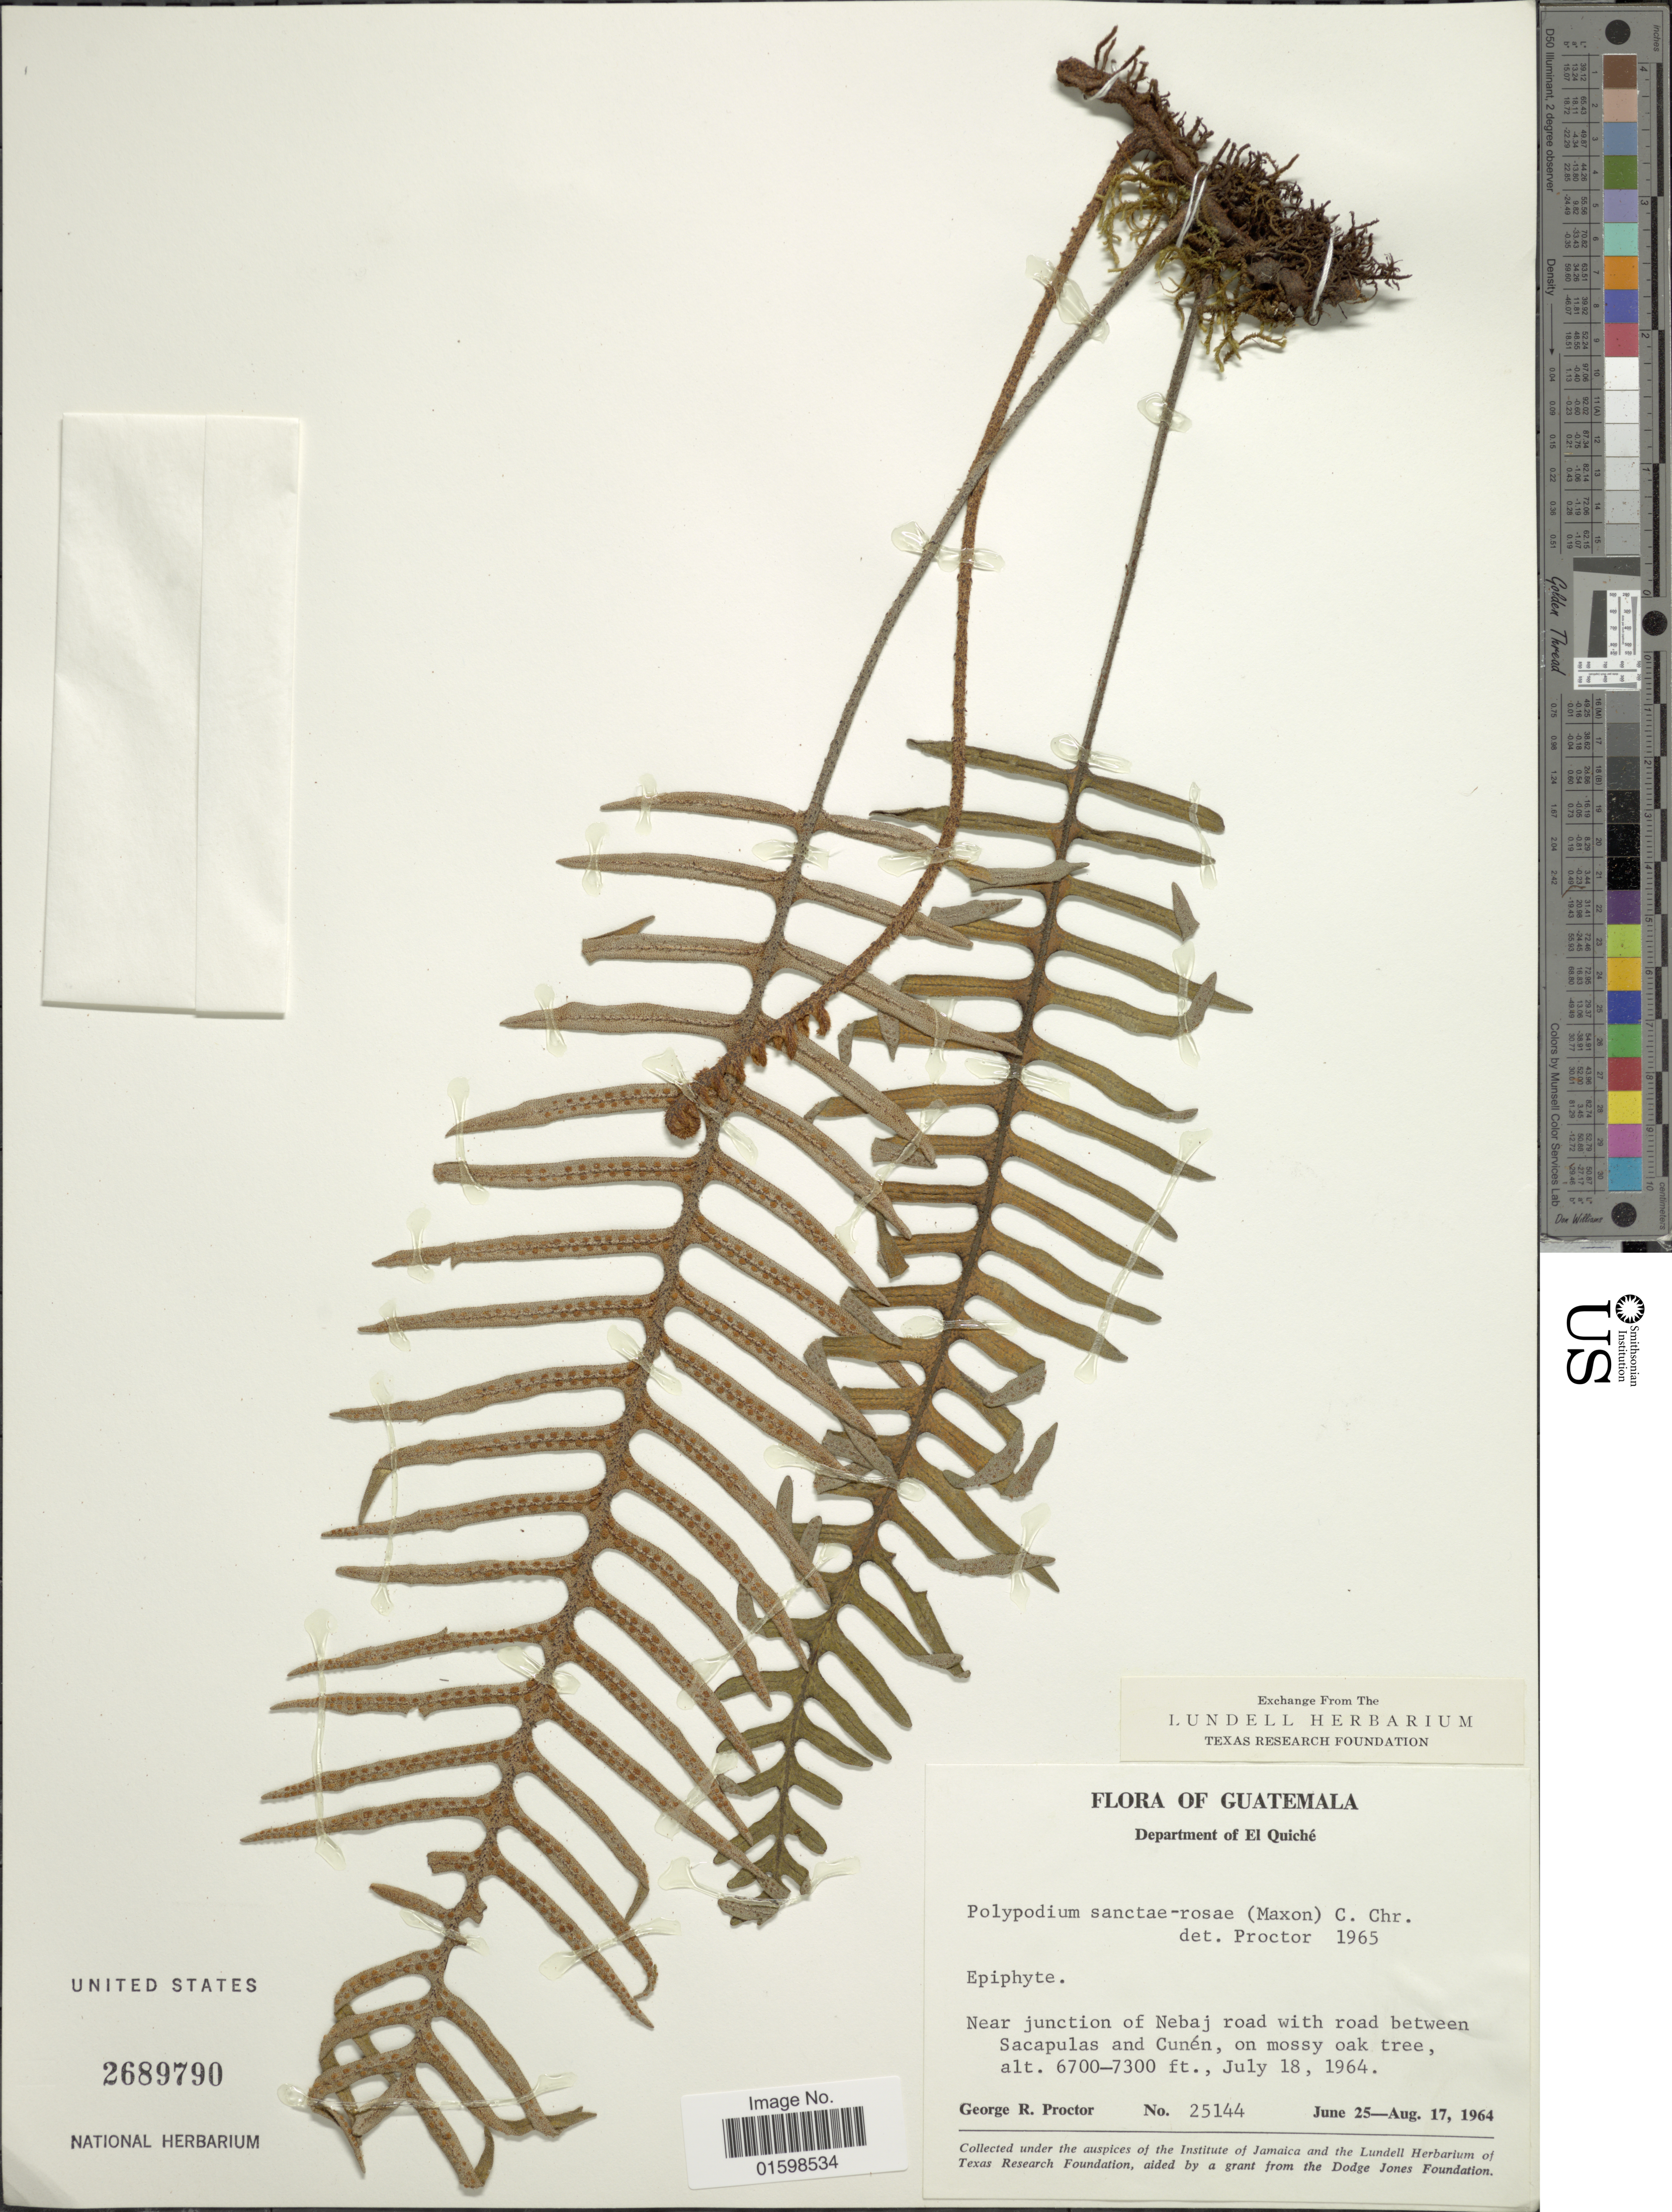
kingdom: Plantae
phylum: Tracheophyta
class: Polypodiopsida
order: Polypodiales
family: Polypodiaceae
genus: Pleopeltis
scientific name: Pleopeltis sanctae-rosae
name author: (Maxon) A.R. Sm. & Tejero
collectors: G. R. Proctor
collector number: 25144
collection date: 1964-06-25/1964-08-17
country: Guatemala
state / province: El Quiché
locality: Near junction of Nebaj road with road between Sacapulas and Cunén, on mossy oak tree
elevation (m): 2042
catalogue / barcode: US 2689790